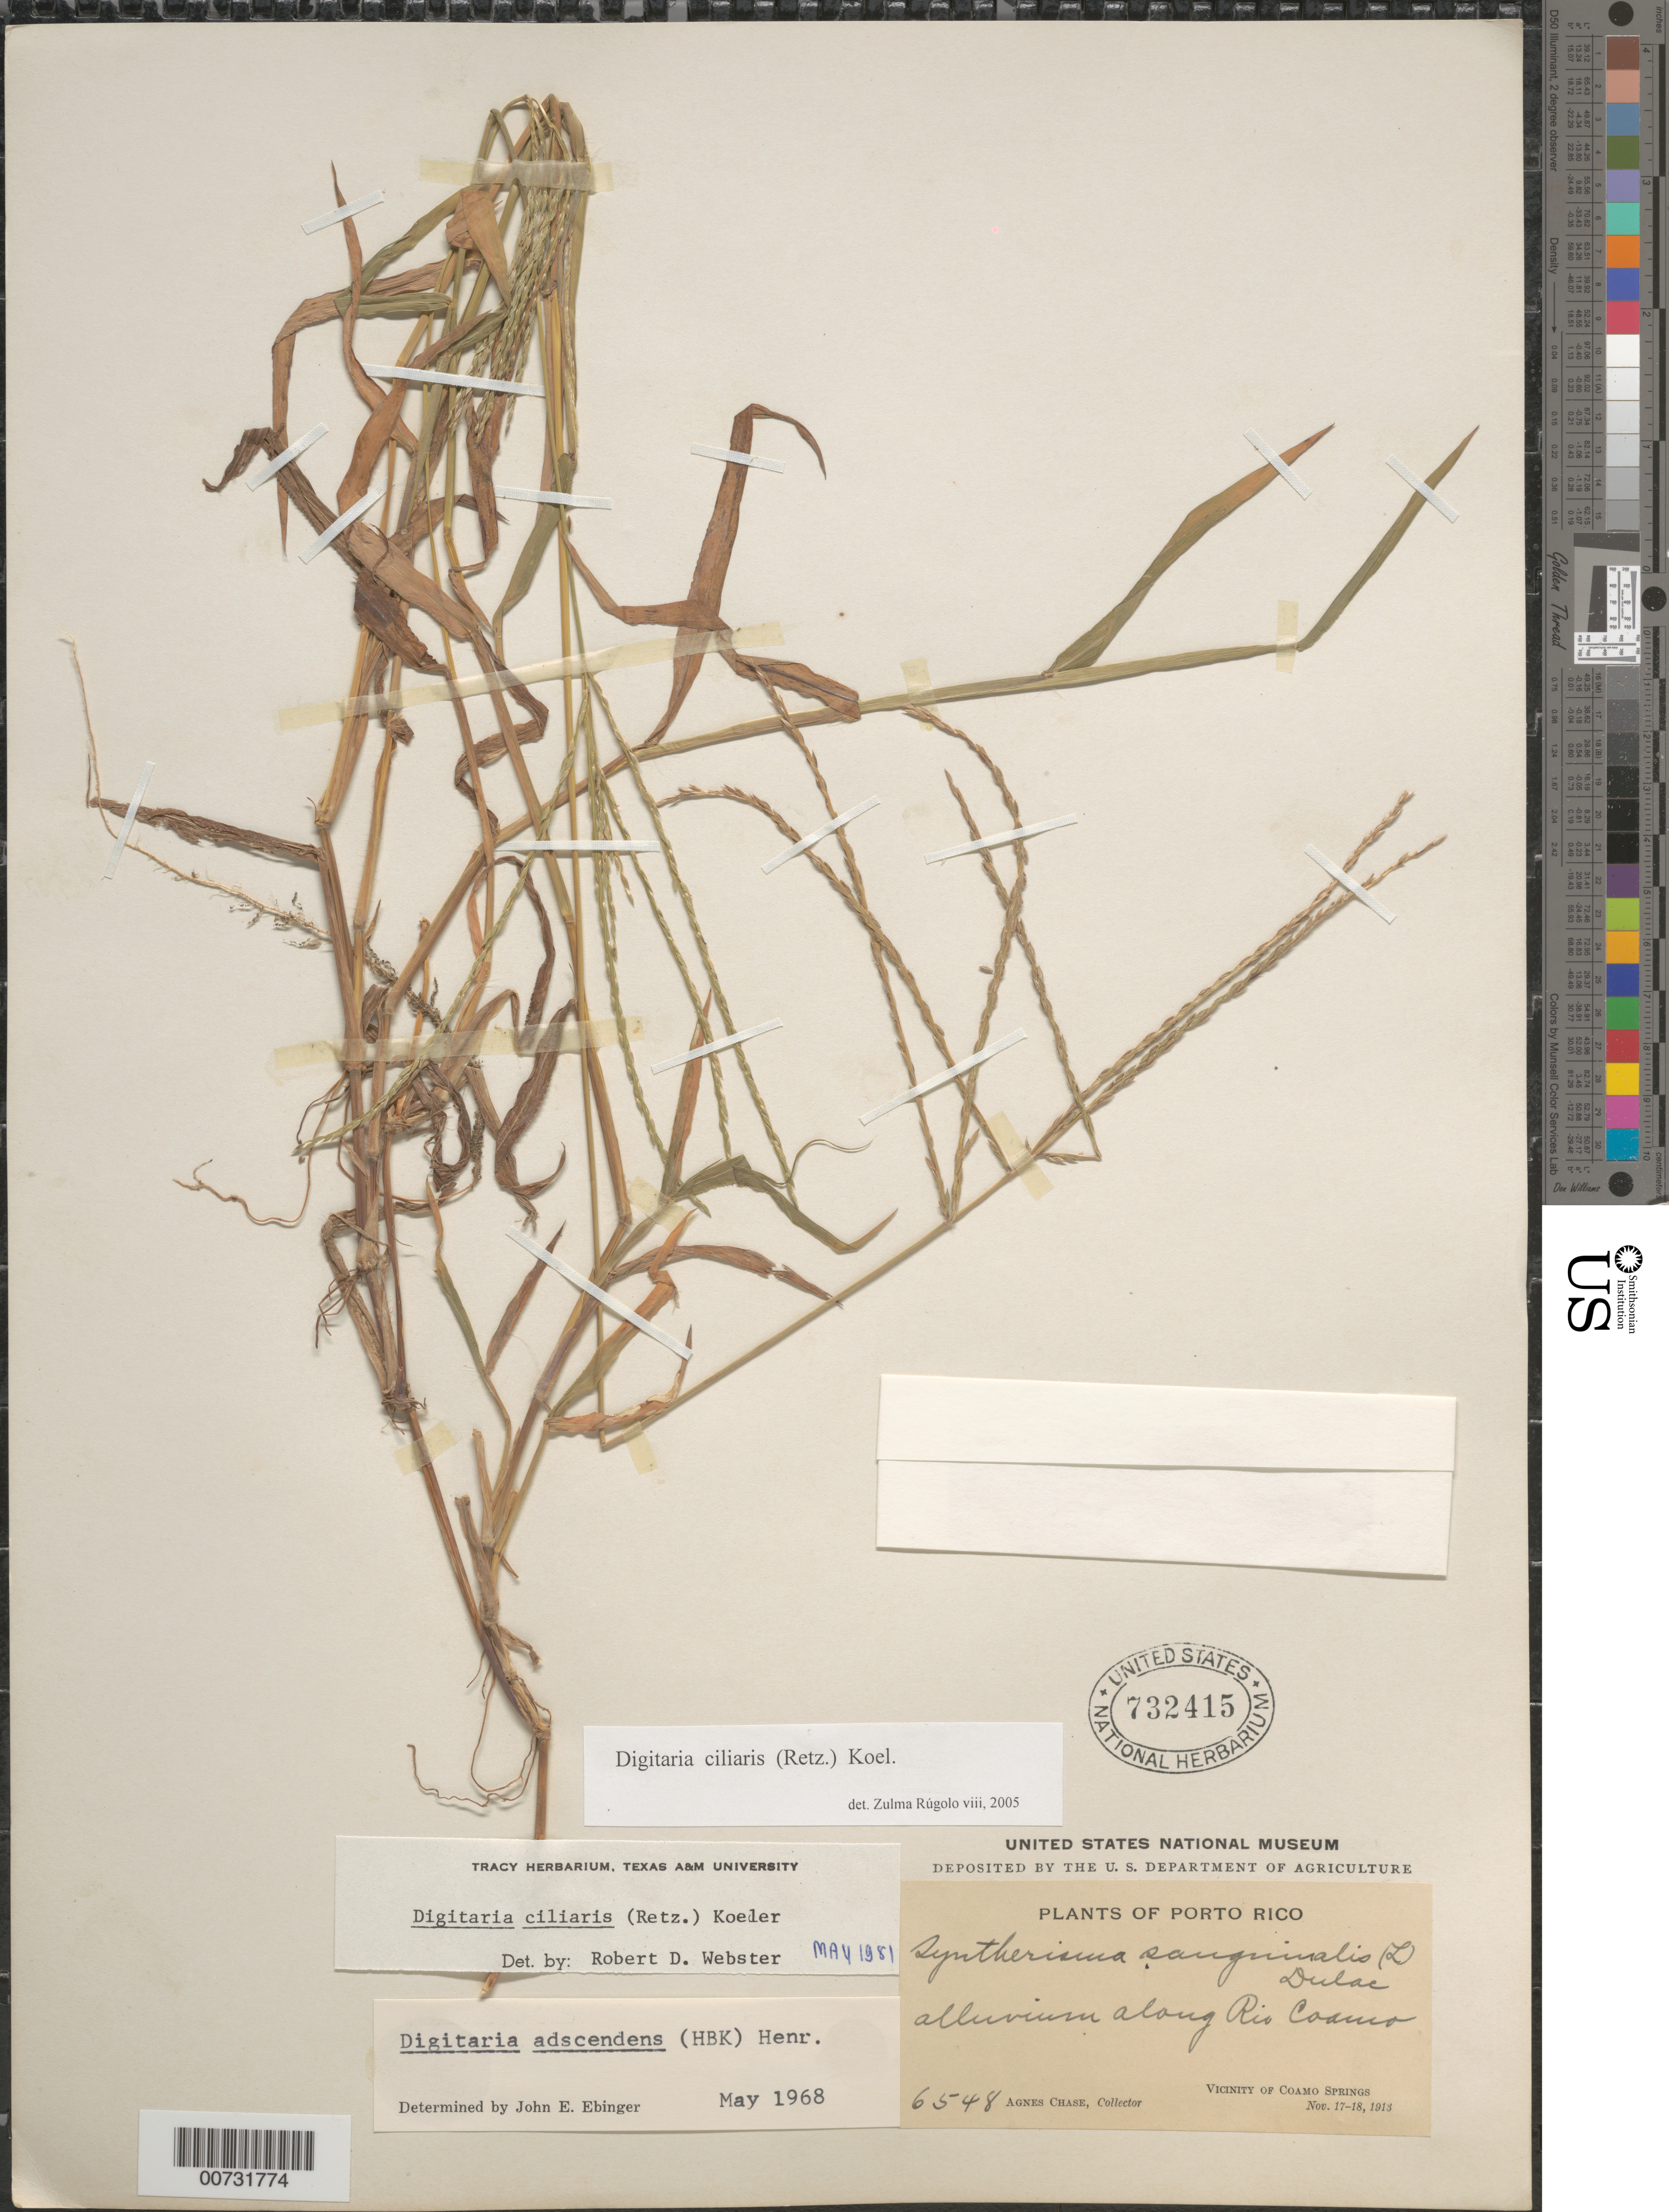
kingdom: Plantae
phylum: Tracheophyta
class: Liliopsida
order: Poales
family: Poaceae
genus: Digitaria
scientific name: Digitaria ciliaris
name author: (Retz.) Koeler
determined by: Webster, Robert D.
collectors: A. Chase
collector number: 6548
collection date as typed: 17 Nov 1913 and 18 Nov 1913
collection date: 1913-11-17,1913-11-18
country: Puerto Rico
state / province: Coamo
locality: Río Coamo, vic of Coamo Springs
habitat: Alluvium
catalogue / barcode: US 732415